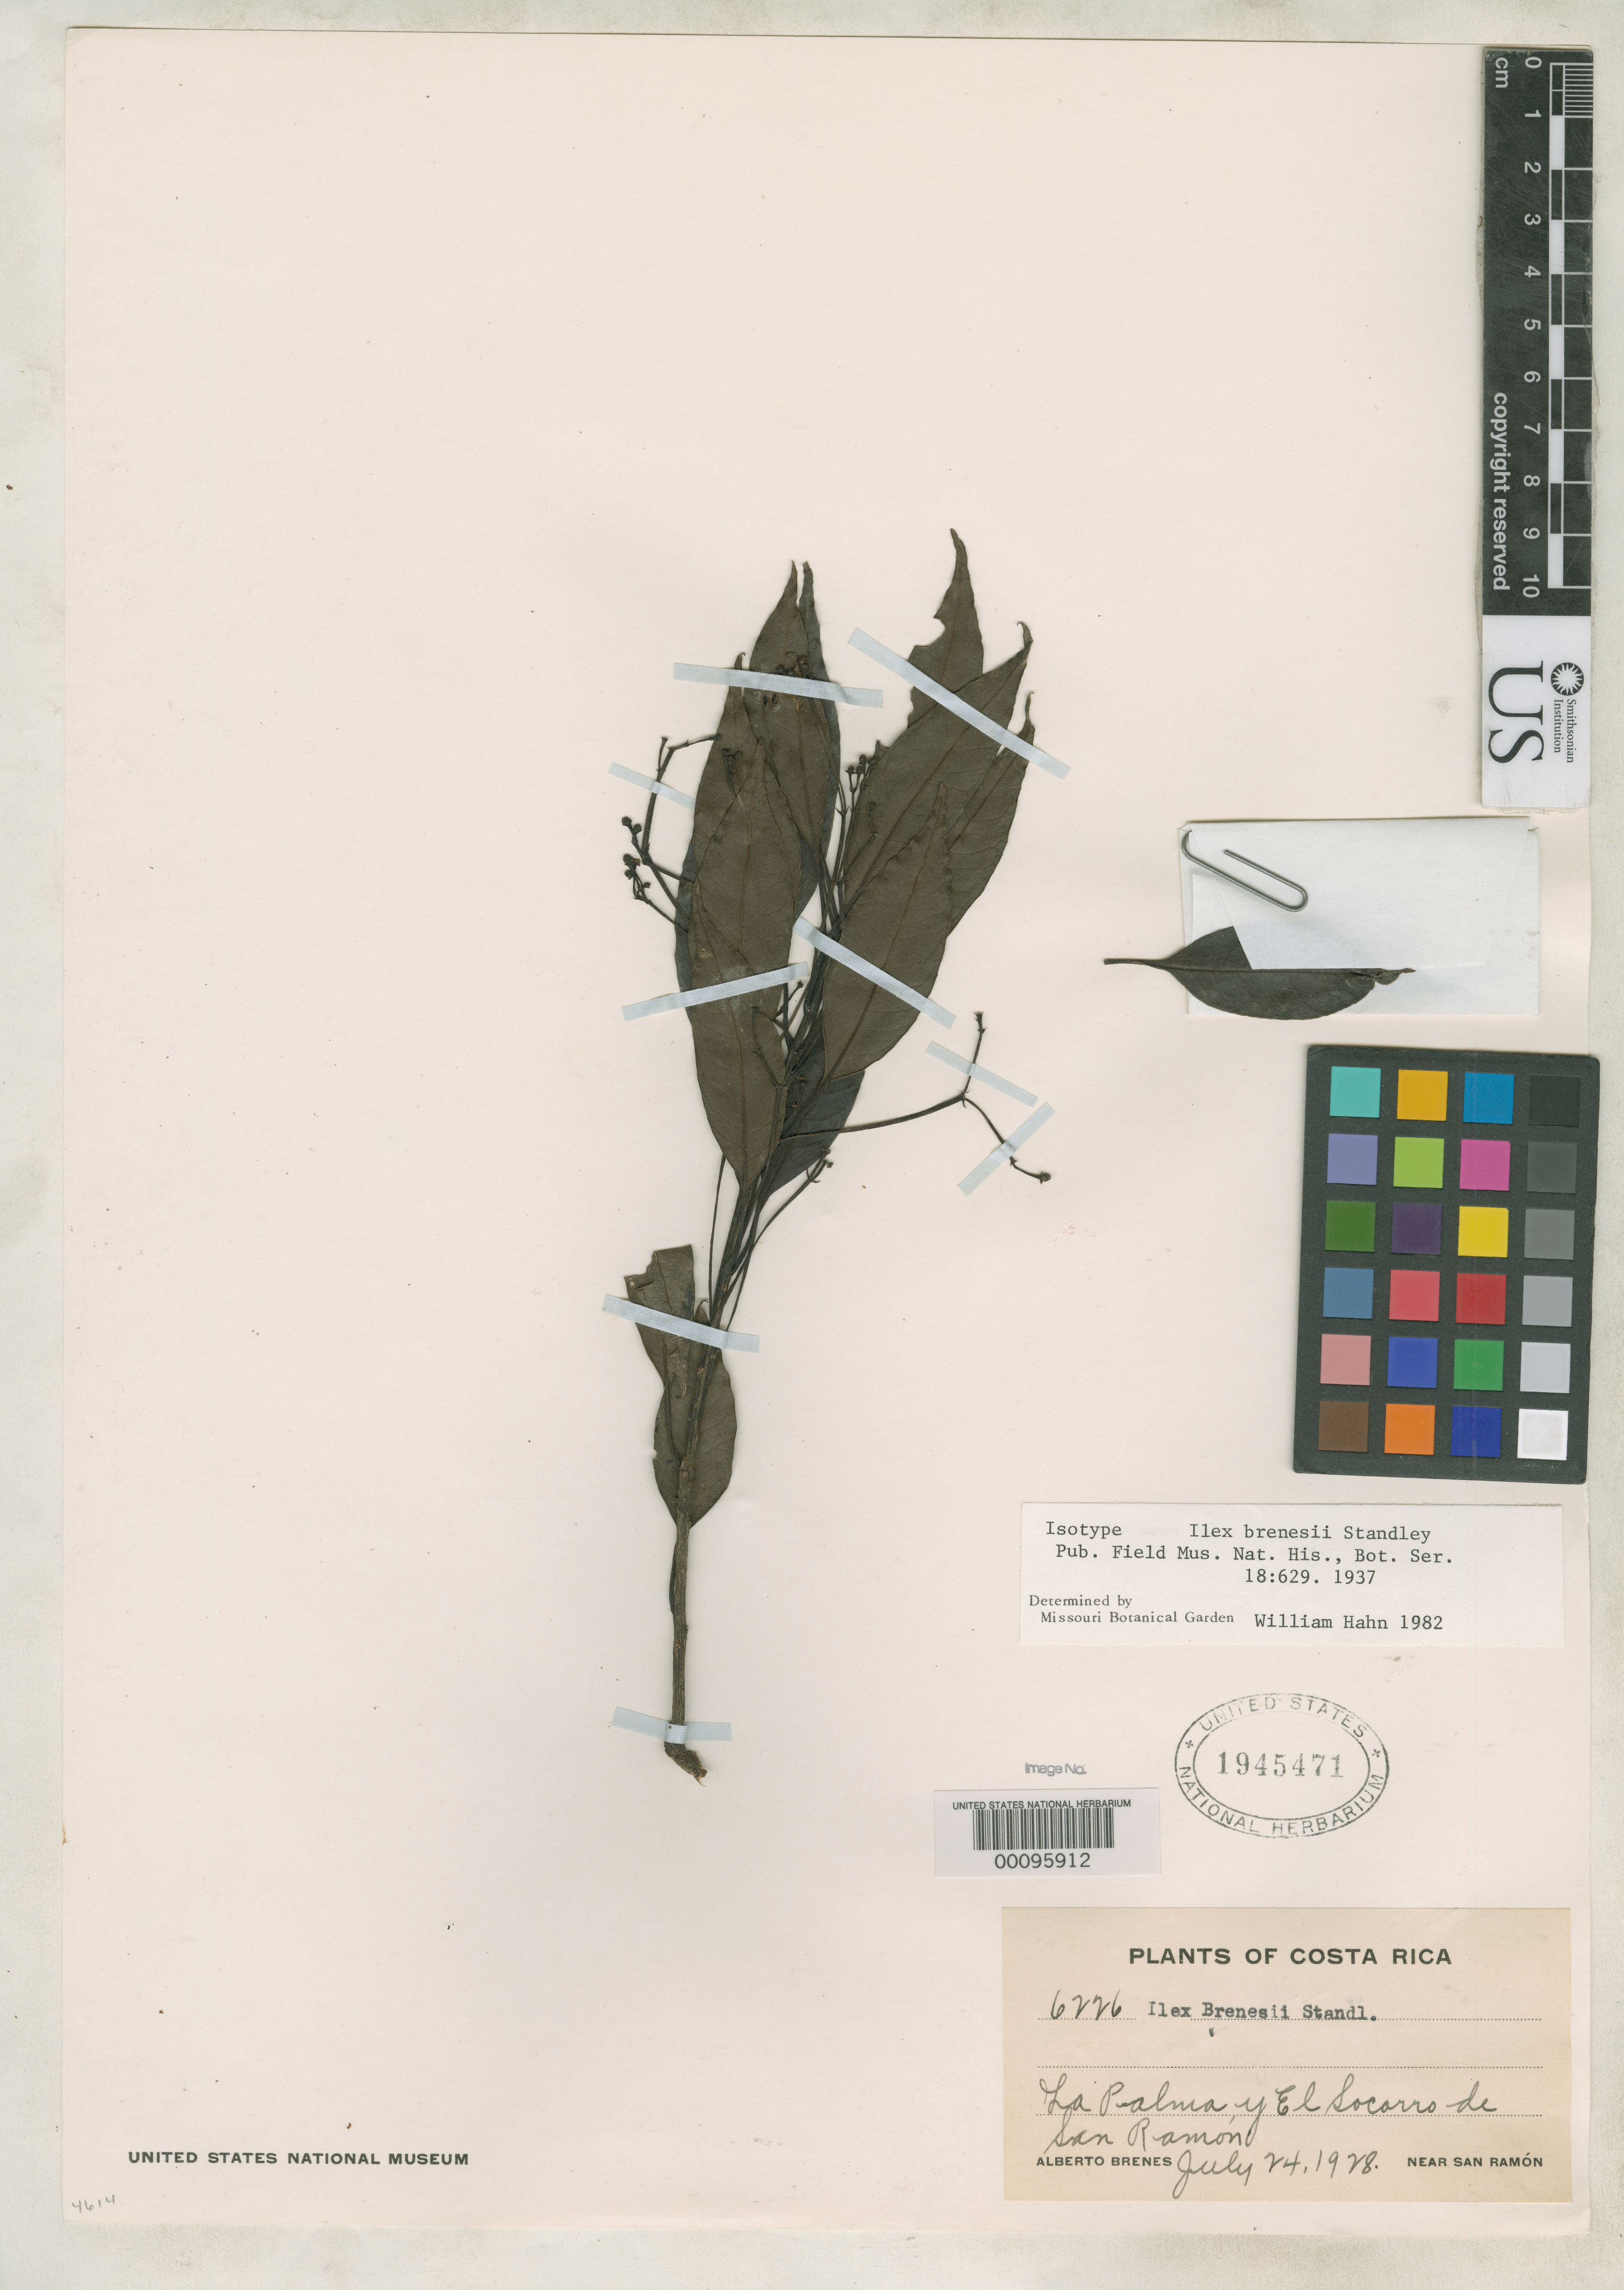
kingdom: Plantae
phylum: Tracheophyta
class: Magnoliopsida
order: Aquifoliales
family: Aquifoliaceae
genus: Ilex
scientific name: Ilex brenesii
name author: Standl.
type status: Isotype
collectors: A. Brenes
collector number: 6226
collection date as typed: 24 Jul 1928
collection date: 1928-07-24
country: Costa Rica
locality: La Palma & El Socorro de San Ramon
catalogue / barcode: US 1945471